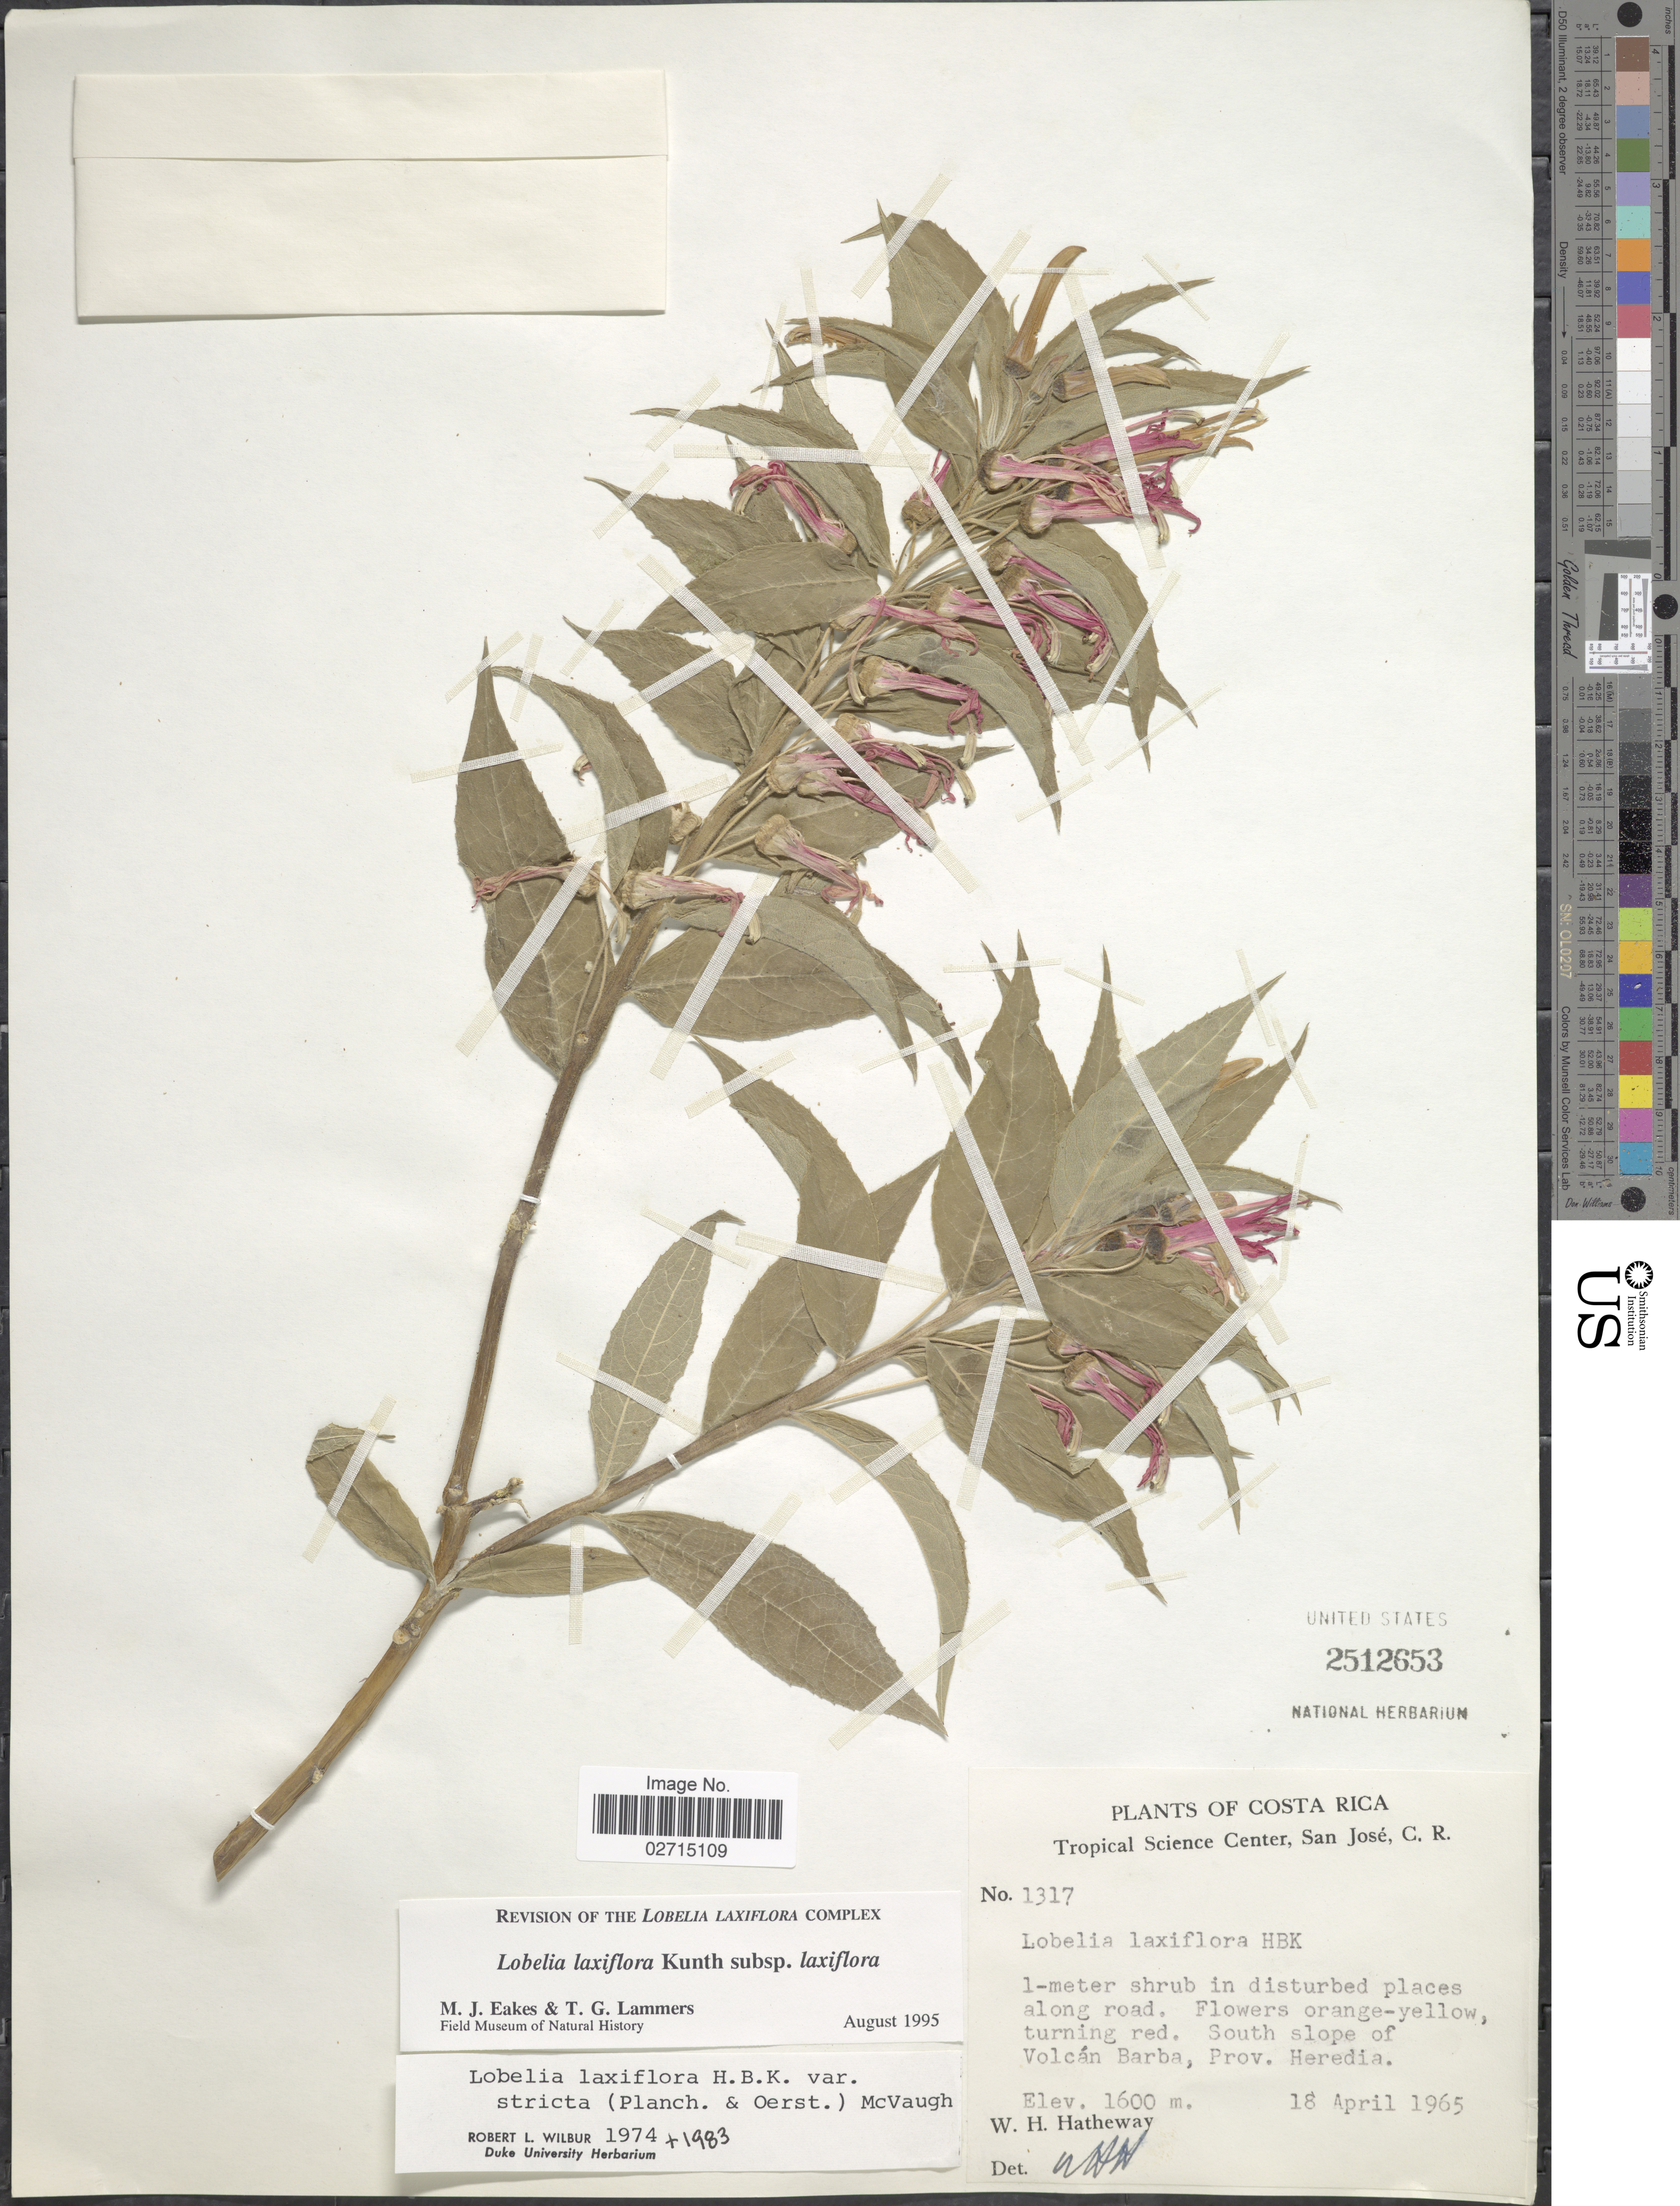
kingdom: Plantae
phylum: Tracheophyta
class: Magnoliopsida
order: Asterales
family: Campanulaceae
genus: Lobelia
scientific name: Lobelia laxiflora subsp. laxiflora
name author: Kunth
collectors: W. H. Hatheway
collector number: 1317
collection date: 1965-04-18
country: Costa Rica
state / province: Heredia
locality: South slope of Volcán Barba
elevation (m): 1600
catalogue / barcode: US 2512653